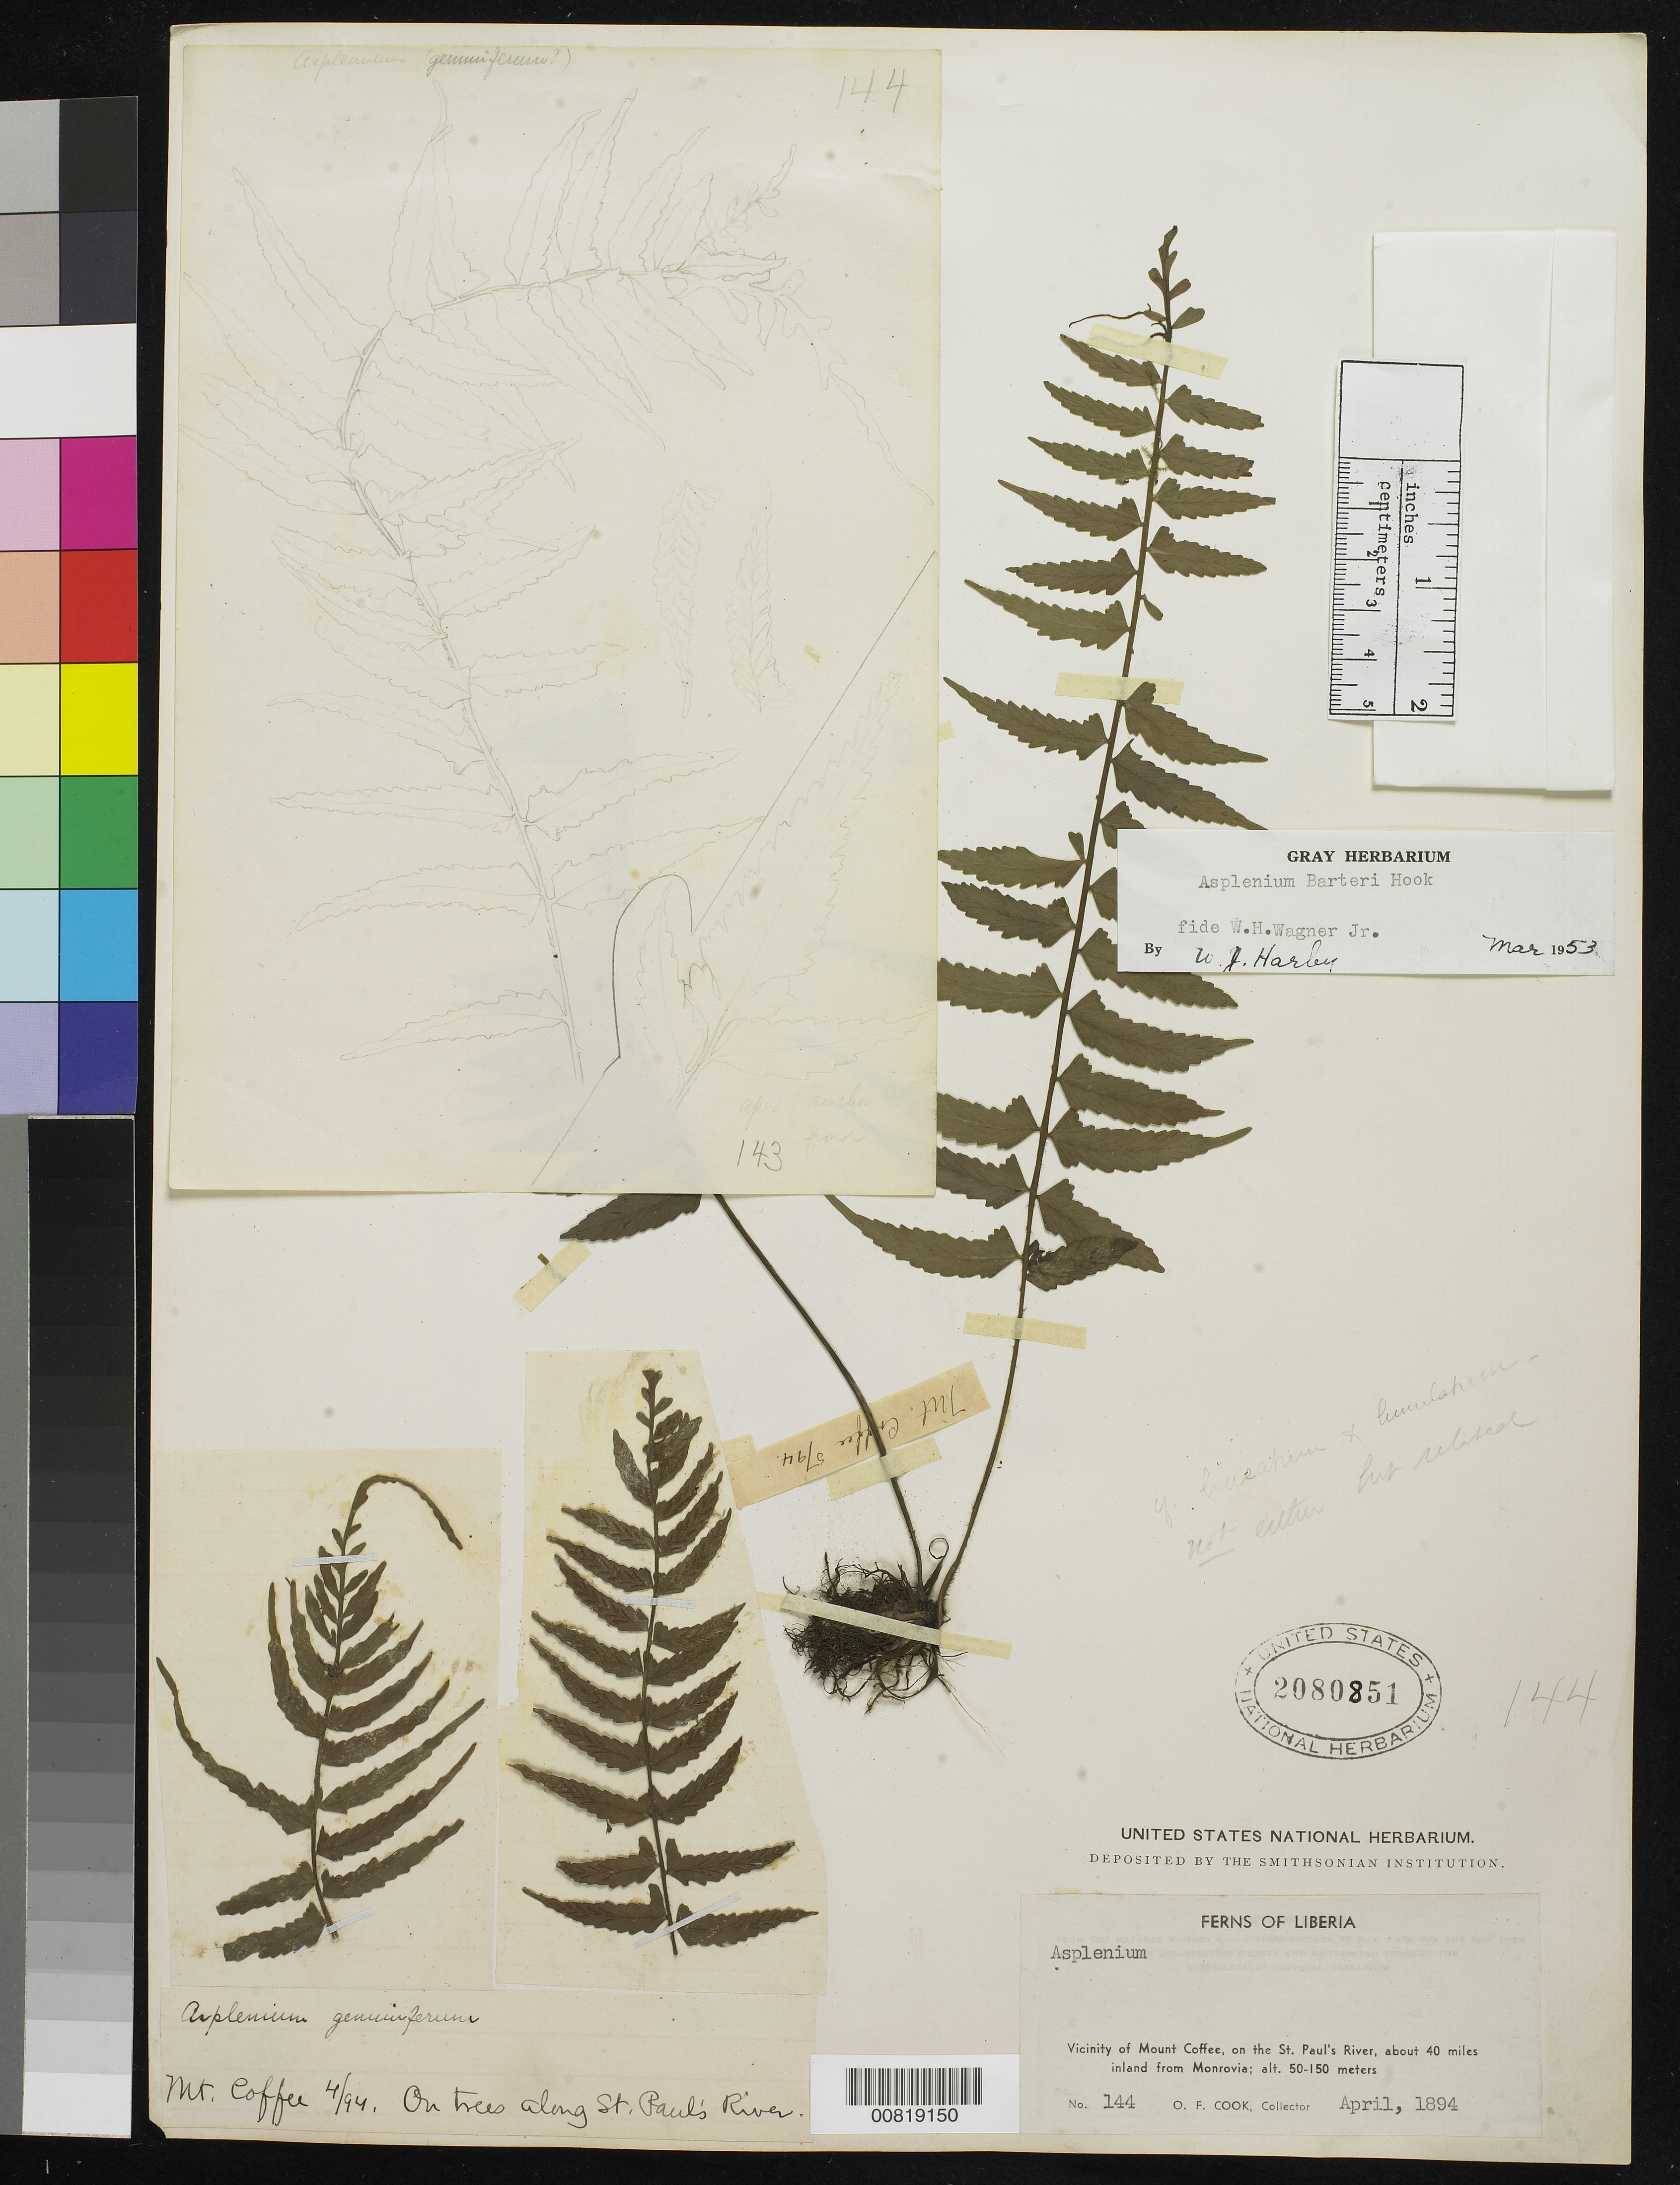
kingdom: Plantae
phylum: Tracheophyta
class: Polypodiopsida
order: Polypodiales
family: Aspleniaceae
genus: Asplenium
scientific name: Asplenium barteri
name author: Hook.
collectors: O. F. Cook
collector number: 144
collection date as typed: Apr 1894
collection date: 1894-04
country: Liberia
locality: Vicinity of Mount Coffee, on the St. Paul's River, about 40 miles inland from Monrovia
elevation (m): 50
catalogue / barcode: US 2080851